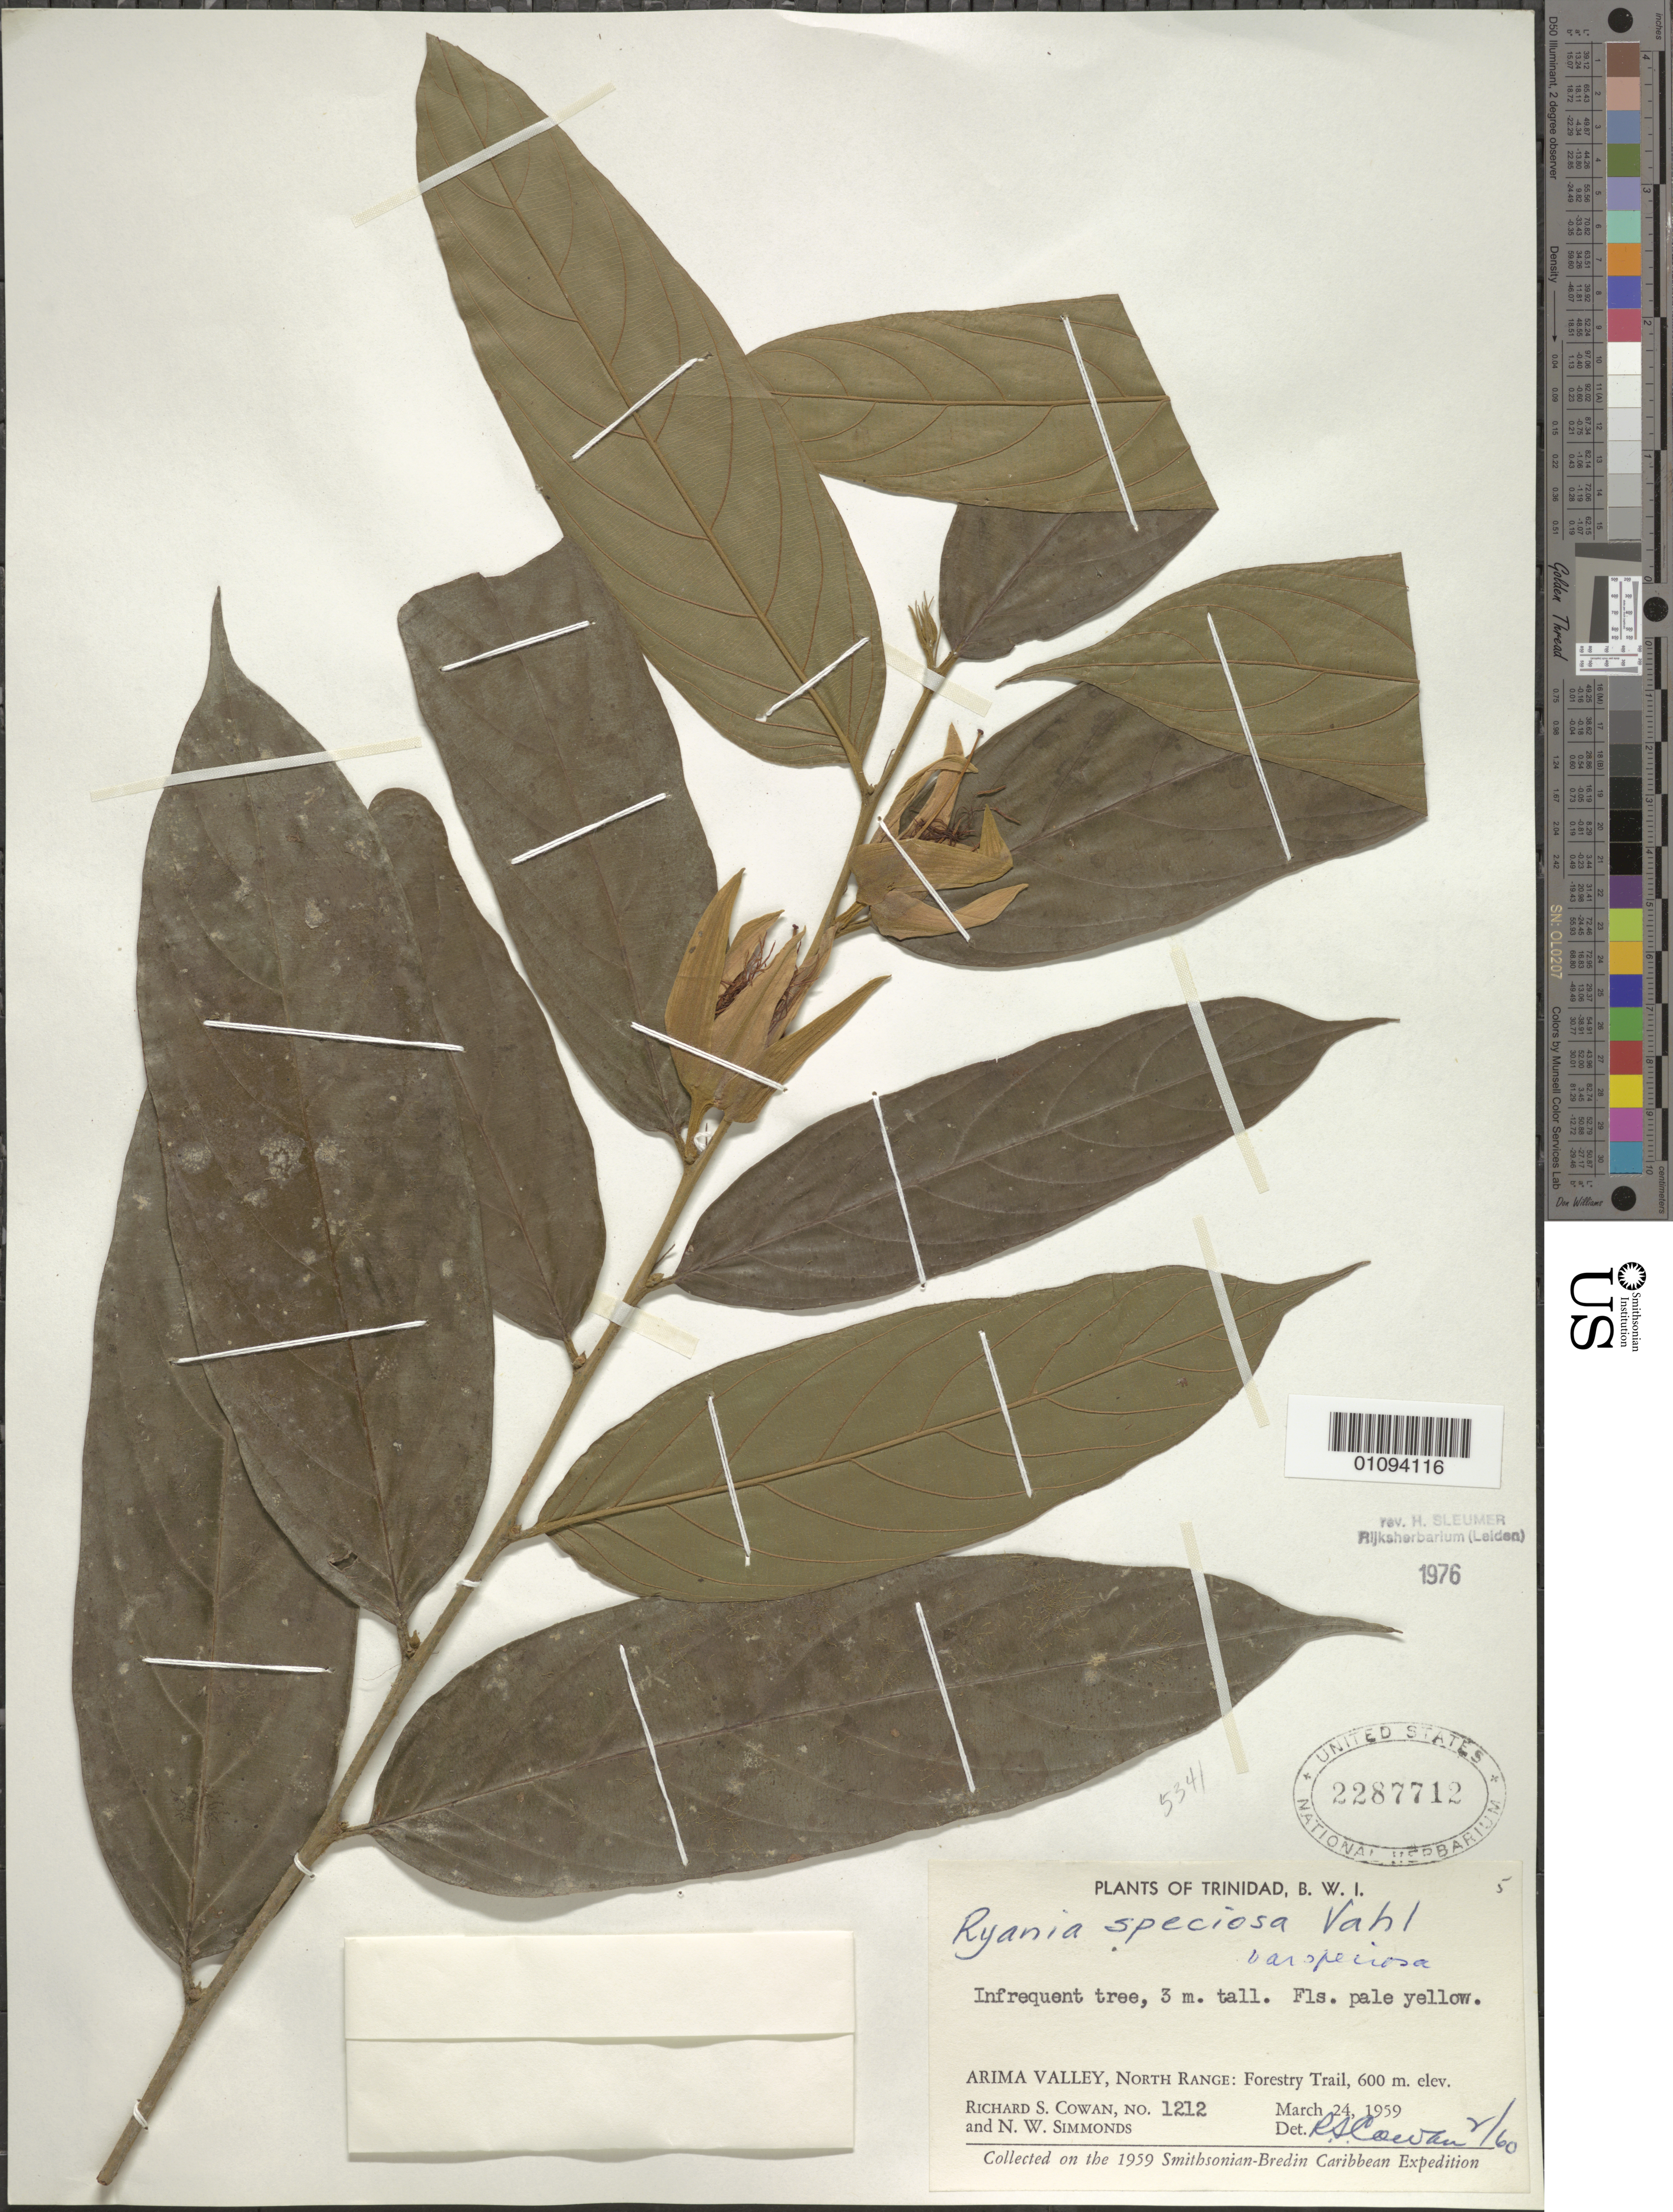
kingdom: Plantae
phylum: Tracheophyta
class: Magnoliopsida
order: Malpighiales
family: Salicaceae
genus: Ryania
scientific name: Ryania speciosa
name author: Vahl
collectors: R. S. Cowan & N. W. Simmonds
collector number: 1212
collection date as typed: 24 Mar 1959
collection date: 1959-03-24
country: Trinidad and Tobago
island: Trinidad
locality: Arima Valley, N Range: Forestry Trail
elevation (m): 600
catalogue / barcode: US 2287712